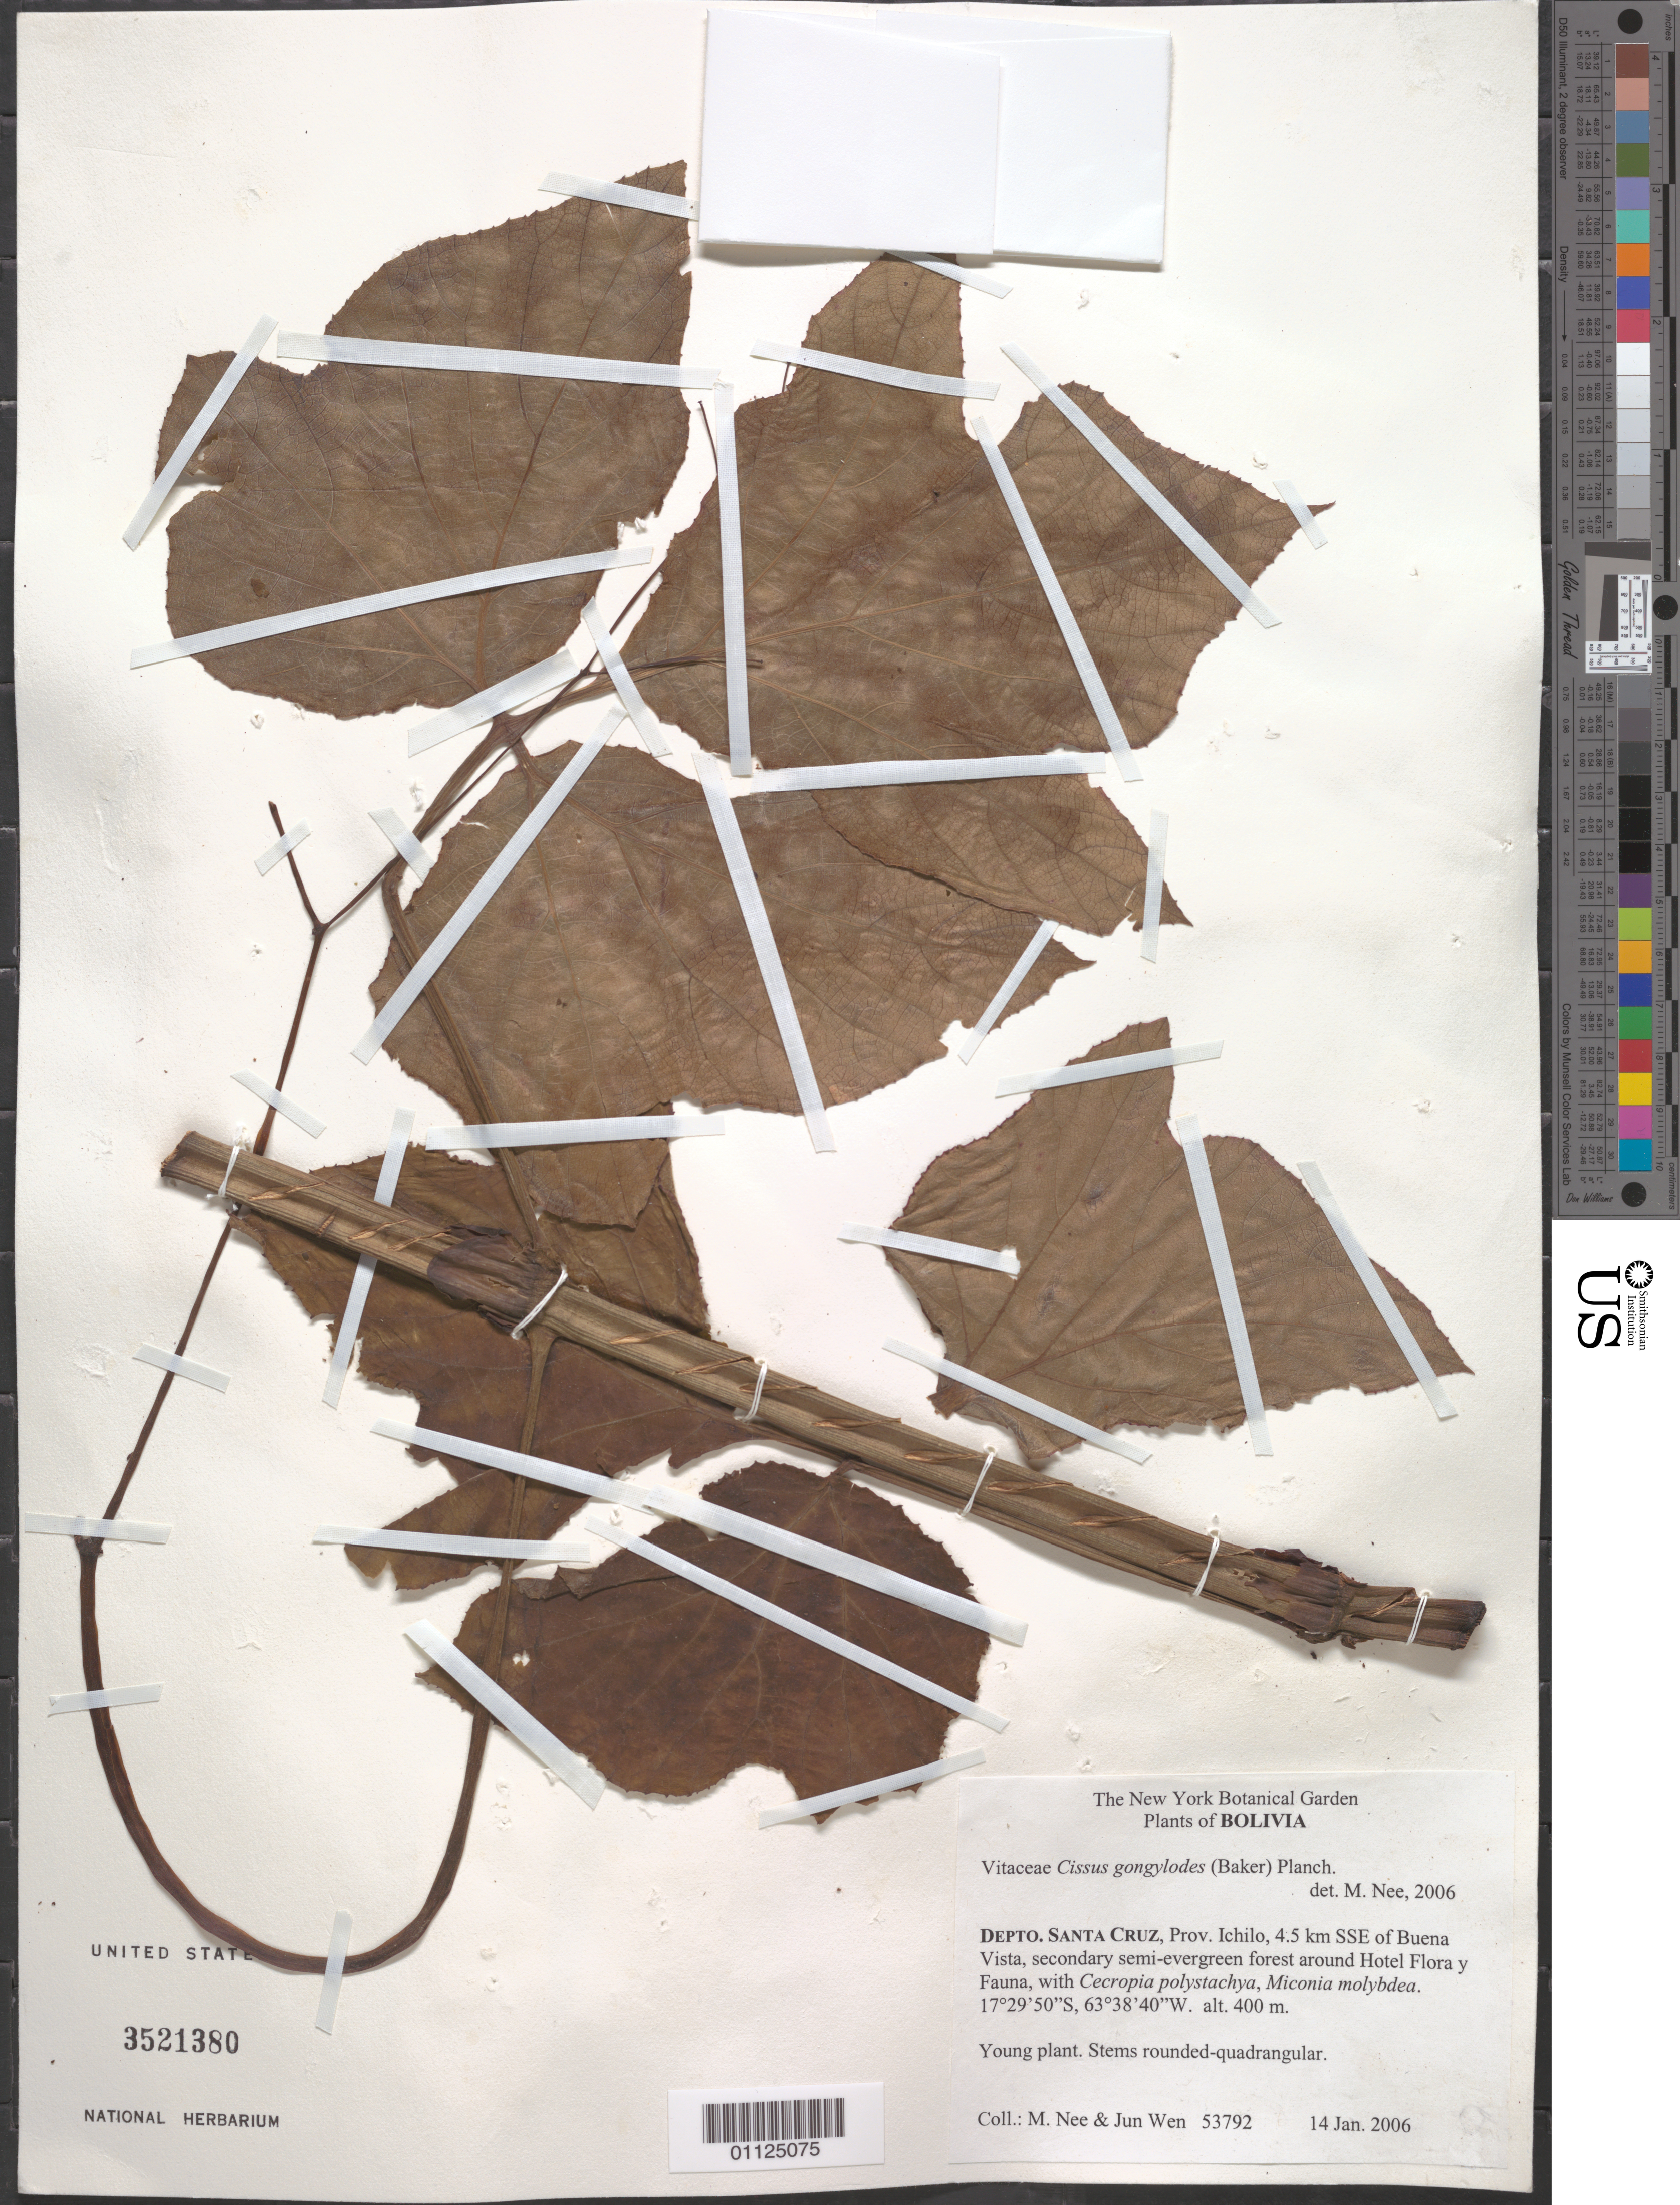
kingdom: Plantae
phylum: Tracheophyta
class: Magnoliopsida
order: Vitales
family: Vitaceae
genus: Cissus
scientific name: Cissus gongylodes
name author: (Burch. & Baker) Planch.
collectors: M. Nee & J. Wen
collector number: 53792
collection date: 2006-01-14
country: Bolivia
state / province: Santa Cruz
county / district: Ichilo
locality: Depto. Santa Cruz. 4.5 km SSE of Buena Vista. Around Hotel Flora y Fauna.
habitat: Secondary semi-evergreen forest. Young plant.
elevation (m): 400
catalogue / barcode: US 3521380